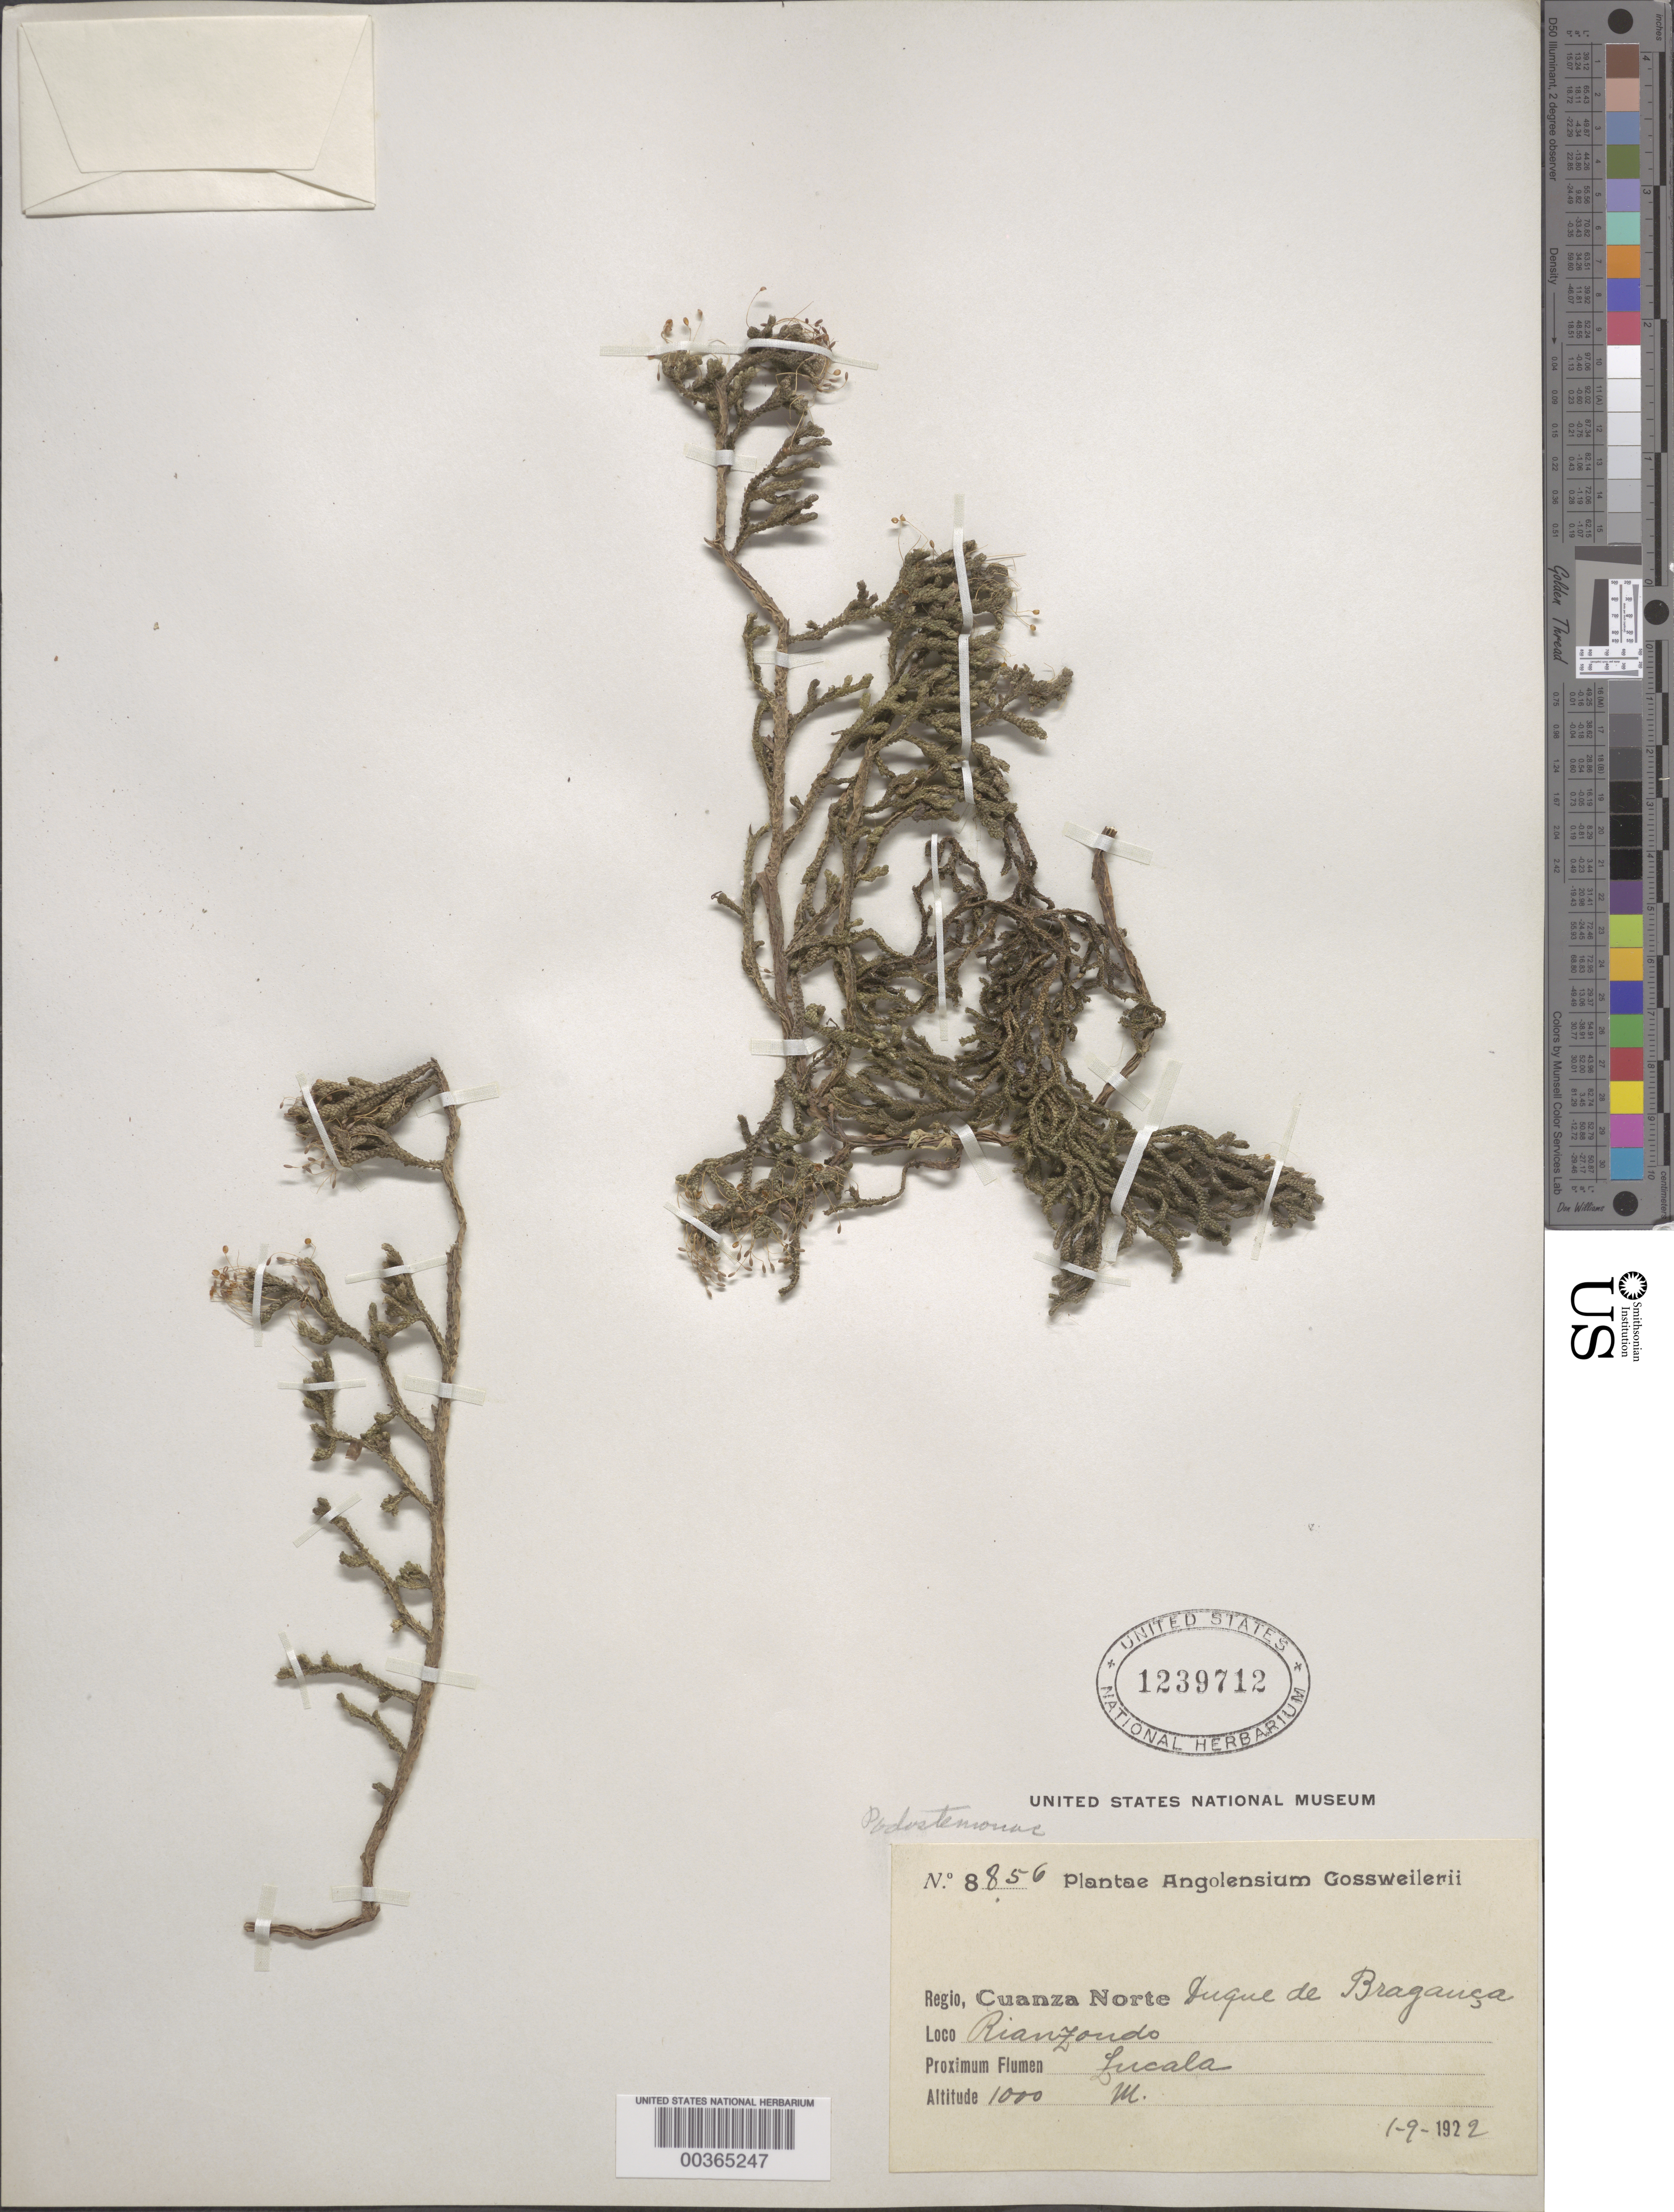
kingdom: Plantae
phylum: Tracheophyta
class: Magnoliopsida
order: Malpighiales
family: Podostemaceae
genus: Inversodicraea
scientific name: Inversodicraea fluitans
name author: H.E. Hess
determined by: Cheek, M., (K), Royal Botanic Garden (Kew)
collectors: J. Gossweiler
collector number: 8856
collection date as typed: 01 Sep 1922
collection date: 1922-09-01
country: Angola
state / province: Cuanza Norte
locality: Rianzoudo, proximum fluvio Lucala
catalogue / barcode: US 1239712